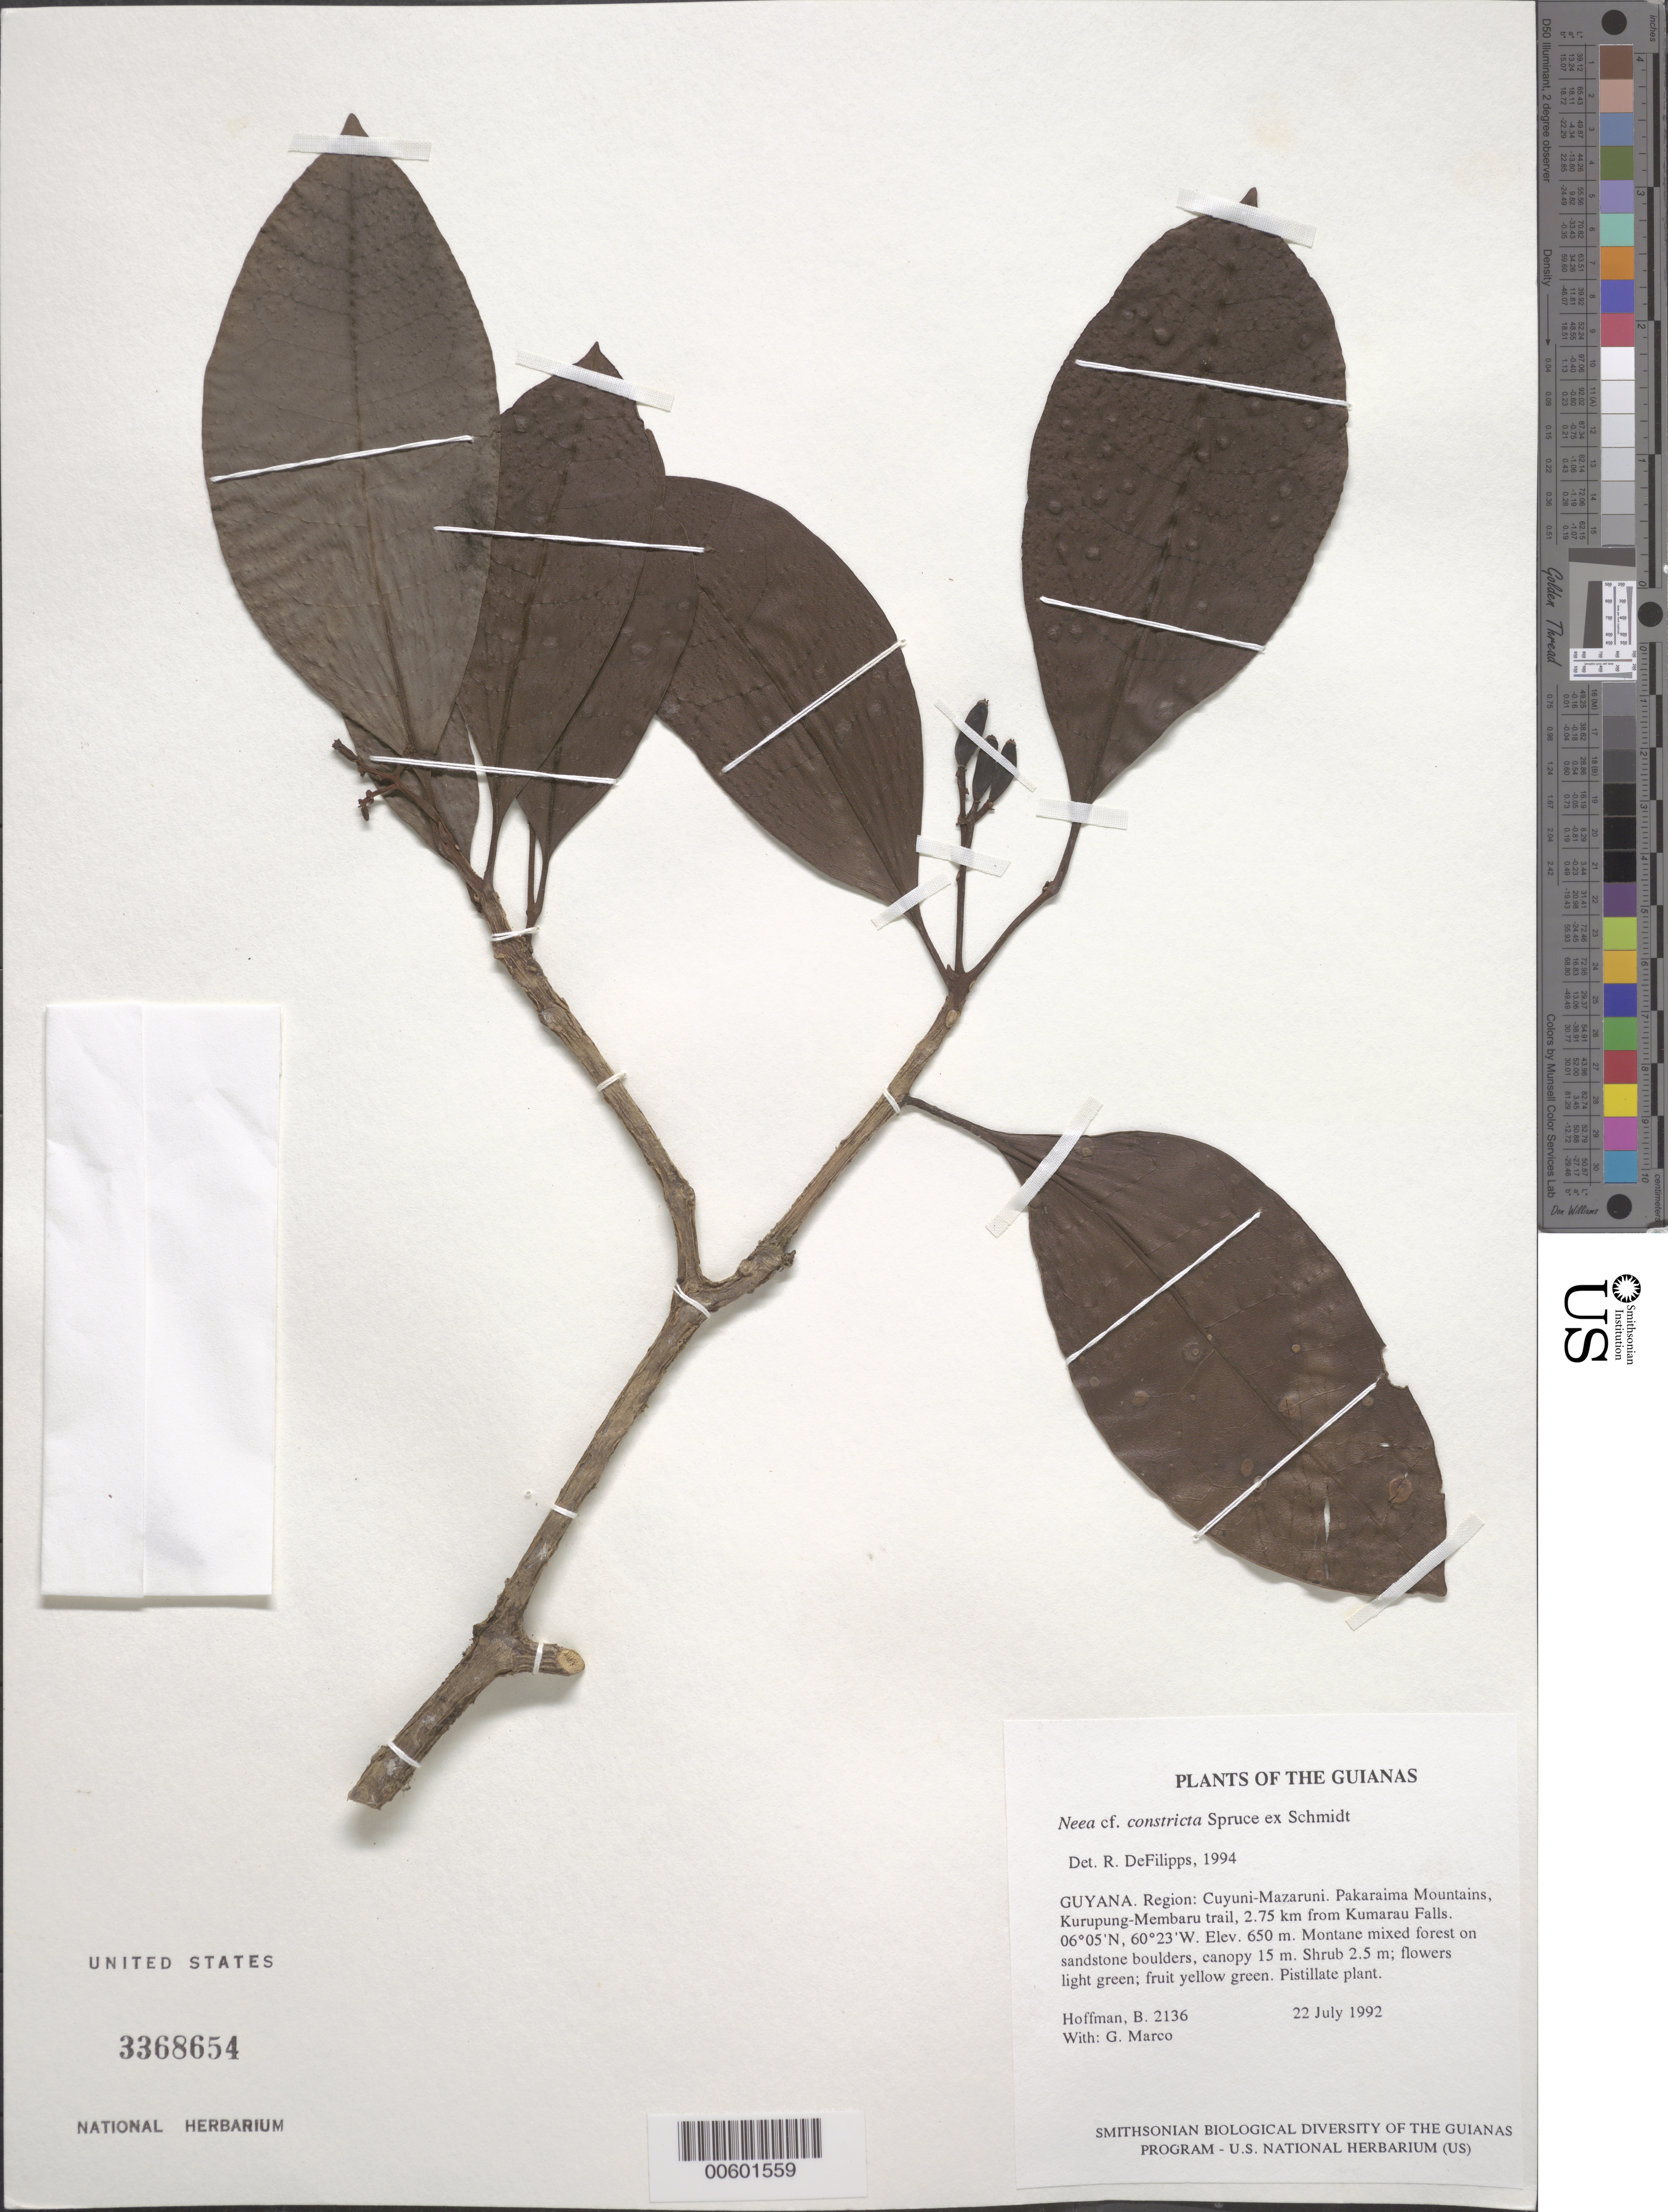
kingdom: Plantae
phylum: Tracheophyta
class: Magnoliopsida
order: Caryophyllales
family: Nyctaginaceae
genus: Neea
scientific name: Neea constricta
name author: Spruce ex J.A. Schmidt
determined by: DeFilipps, R. A.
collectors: B. Hoffman & G. Marco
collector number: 2136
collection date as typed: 22 July 1992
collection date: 1992-07-22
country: Guyana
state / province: Cuyuni-Mazaruni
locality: Pakaraima Mountains, Kurupung-Membaru trail, 2.75 km WSW from Kumarau Falls on Kurupung River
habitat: Montane mixed forest on sandstone boulders, canopy 15 m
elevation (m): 650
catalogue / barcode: US 3368654